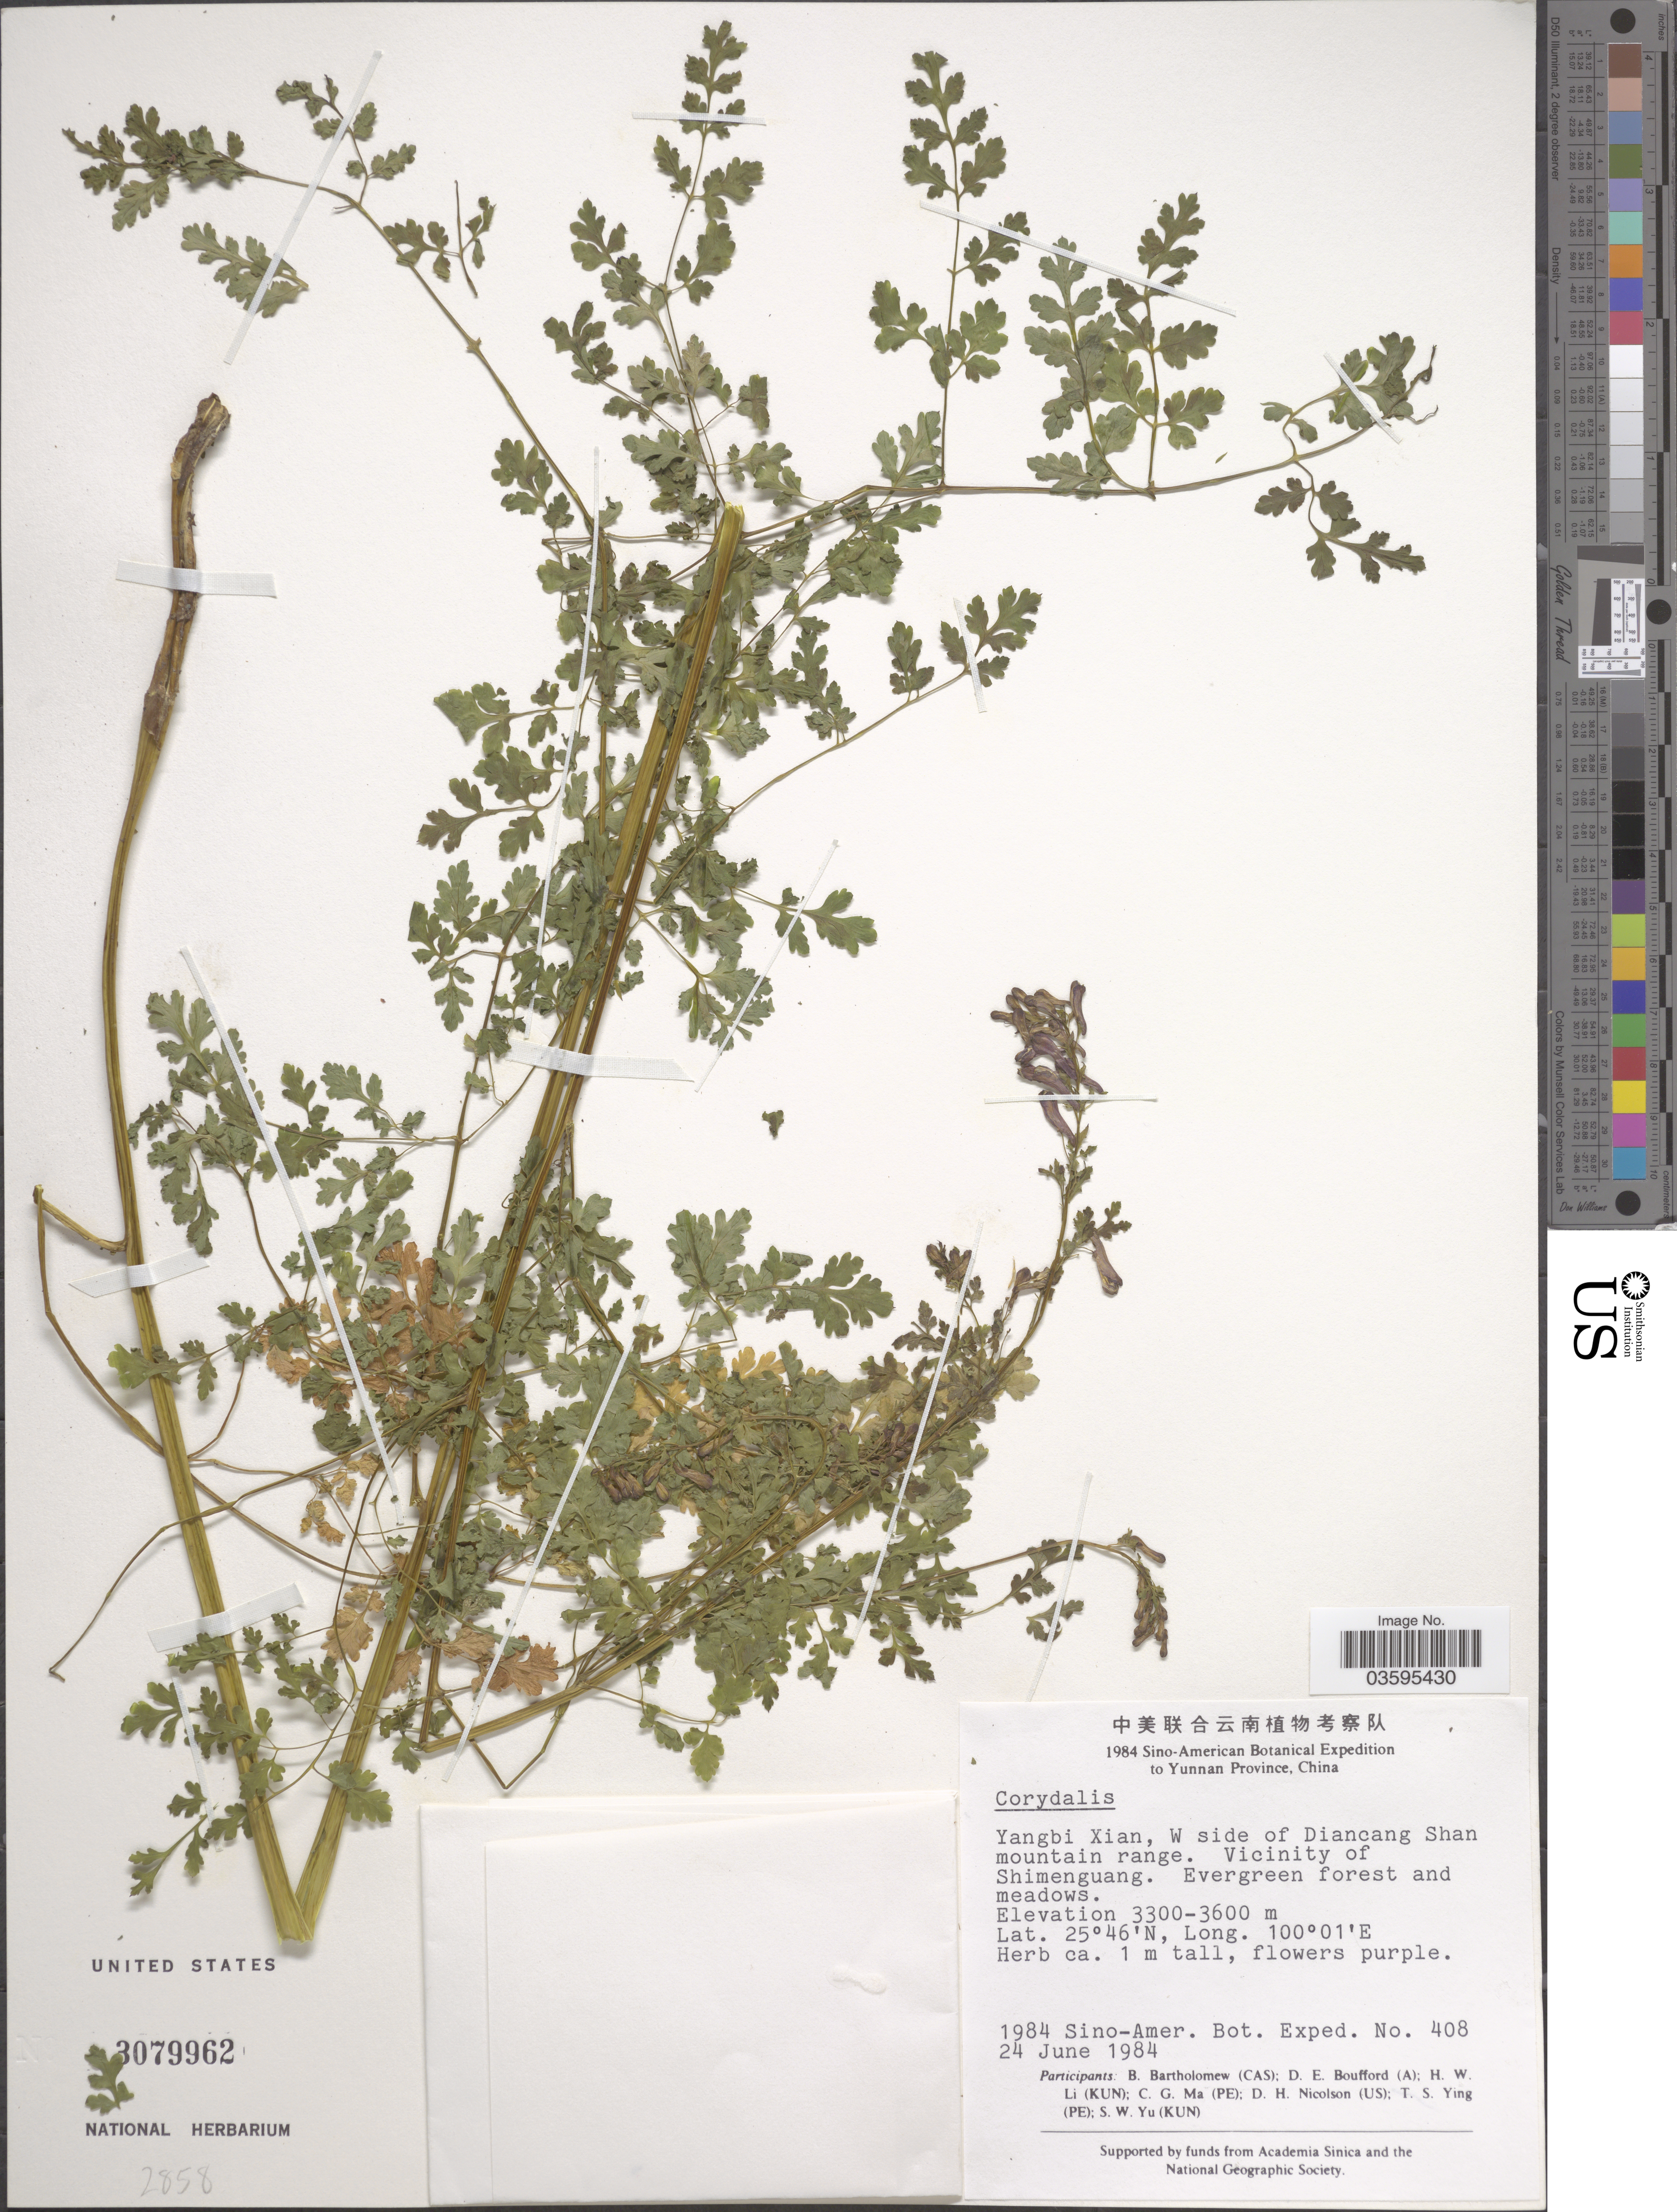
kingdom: Plantae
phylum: Tracheophyta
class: Magnoliopsida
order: Ranunculales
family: Papaveraceae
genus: Corydalis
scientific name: Corydalis sp.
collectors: Sino-Amer. Bot. Exped. 1984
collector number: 408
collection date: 1984-06-24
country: China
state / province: Yunnan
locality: Yangbi Xian, W side of Diancang Shan mountain range. Vicinity of Shimenguang.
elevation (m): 3300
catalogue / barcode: US 3079962